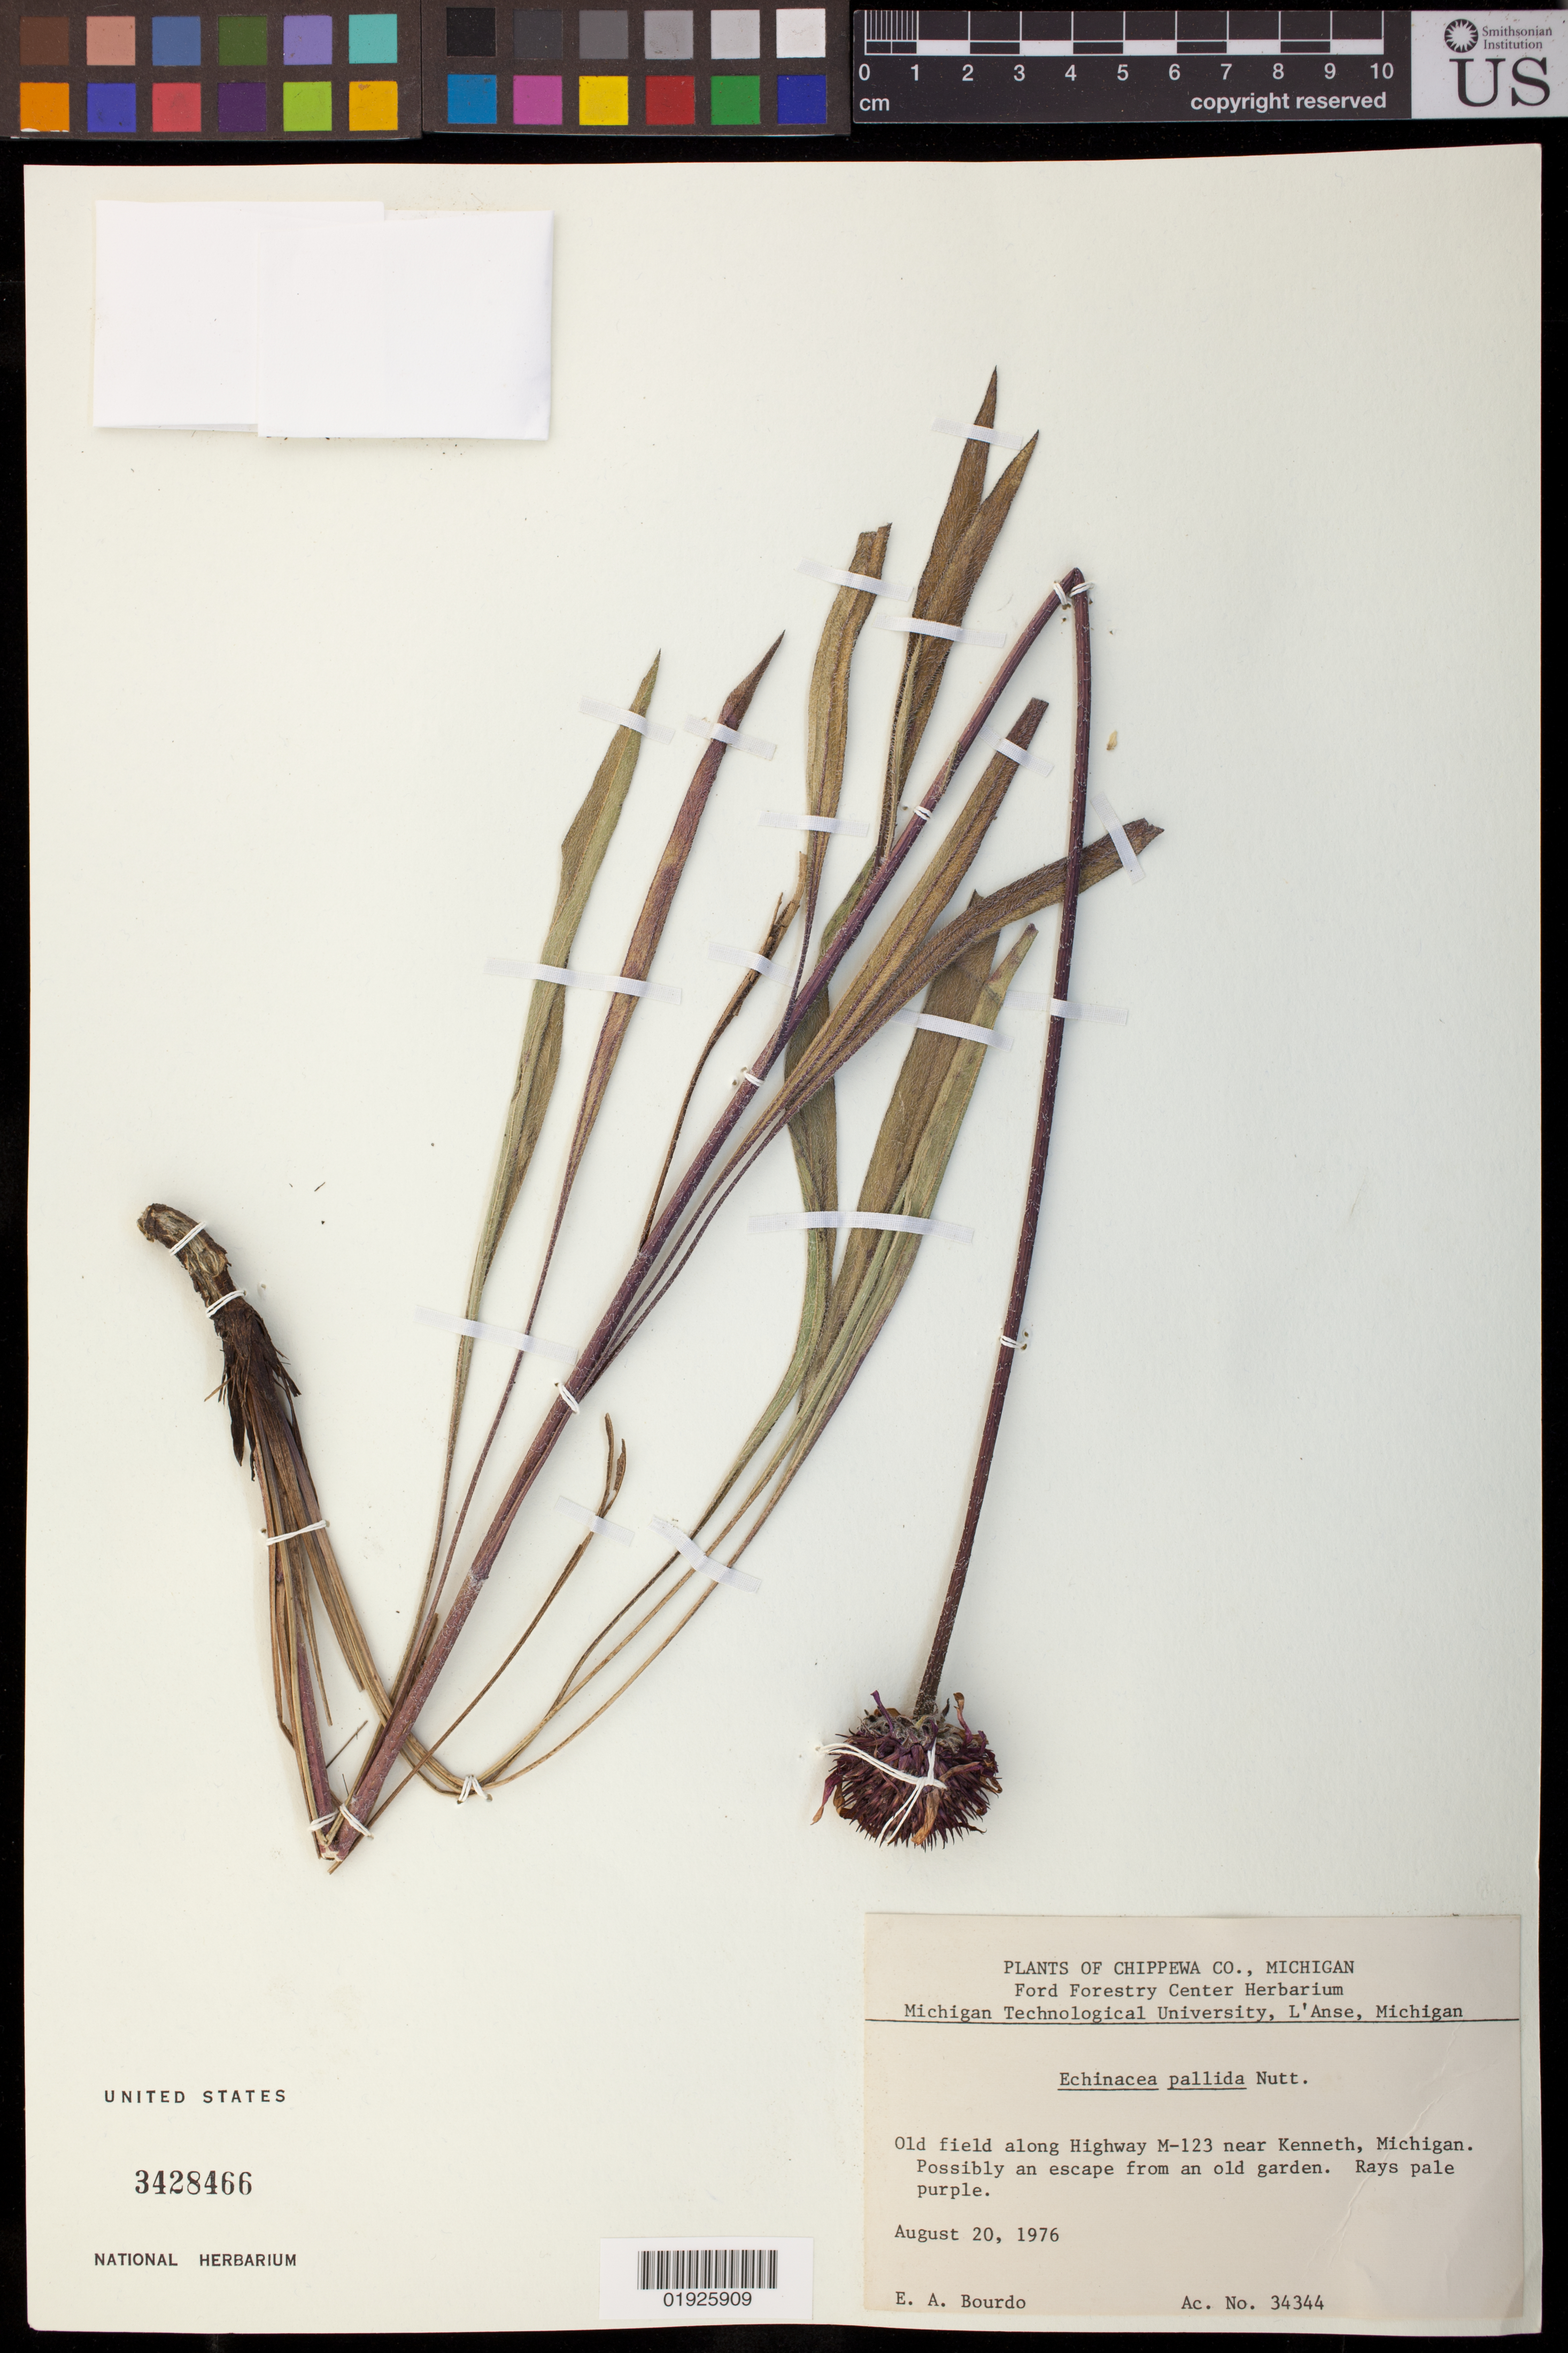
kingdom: Plantae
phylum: Tracheophyta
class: Magnoliopsida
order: Asterales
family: Asteraceae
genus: Echinacea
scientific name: Echinacea pallida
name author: (Nutt.) Nutt.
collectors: E. Bourdo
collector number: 34344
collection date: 1976-08-20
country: United States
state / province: Michigan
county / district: Chippewa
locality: Old field along Highway M-123 near Kenneth.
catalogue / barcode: US 3428466